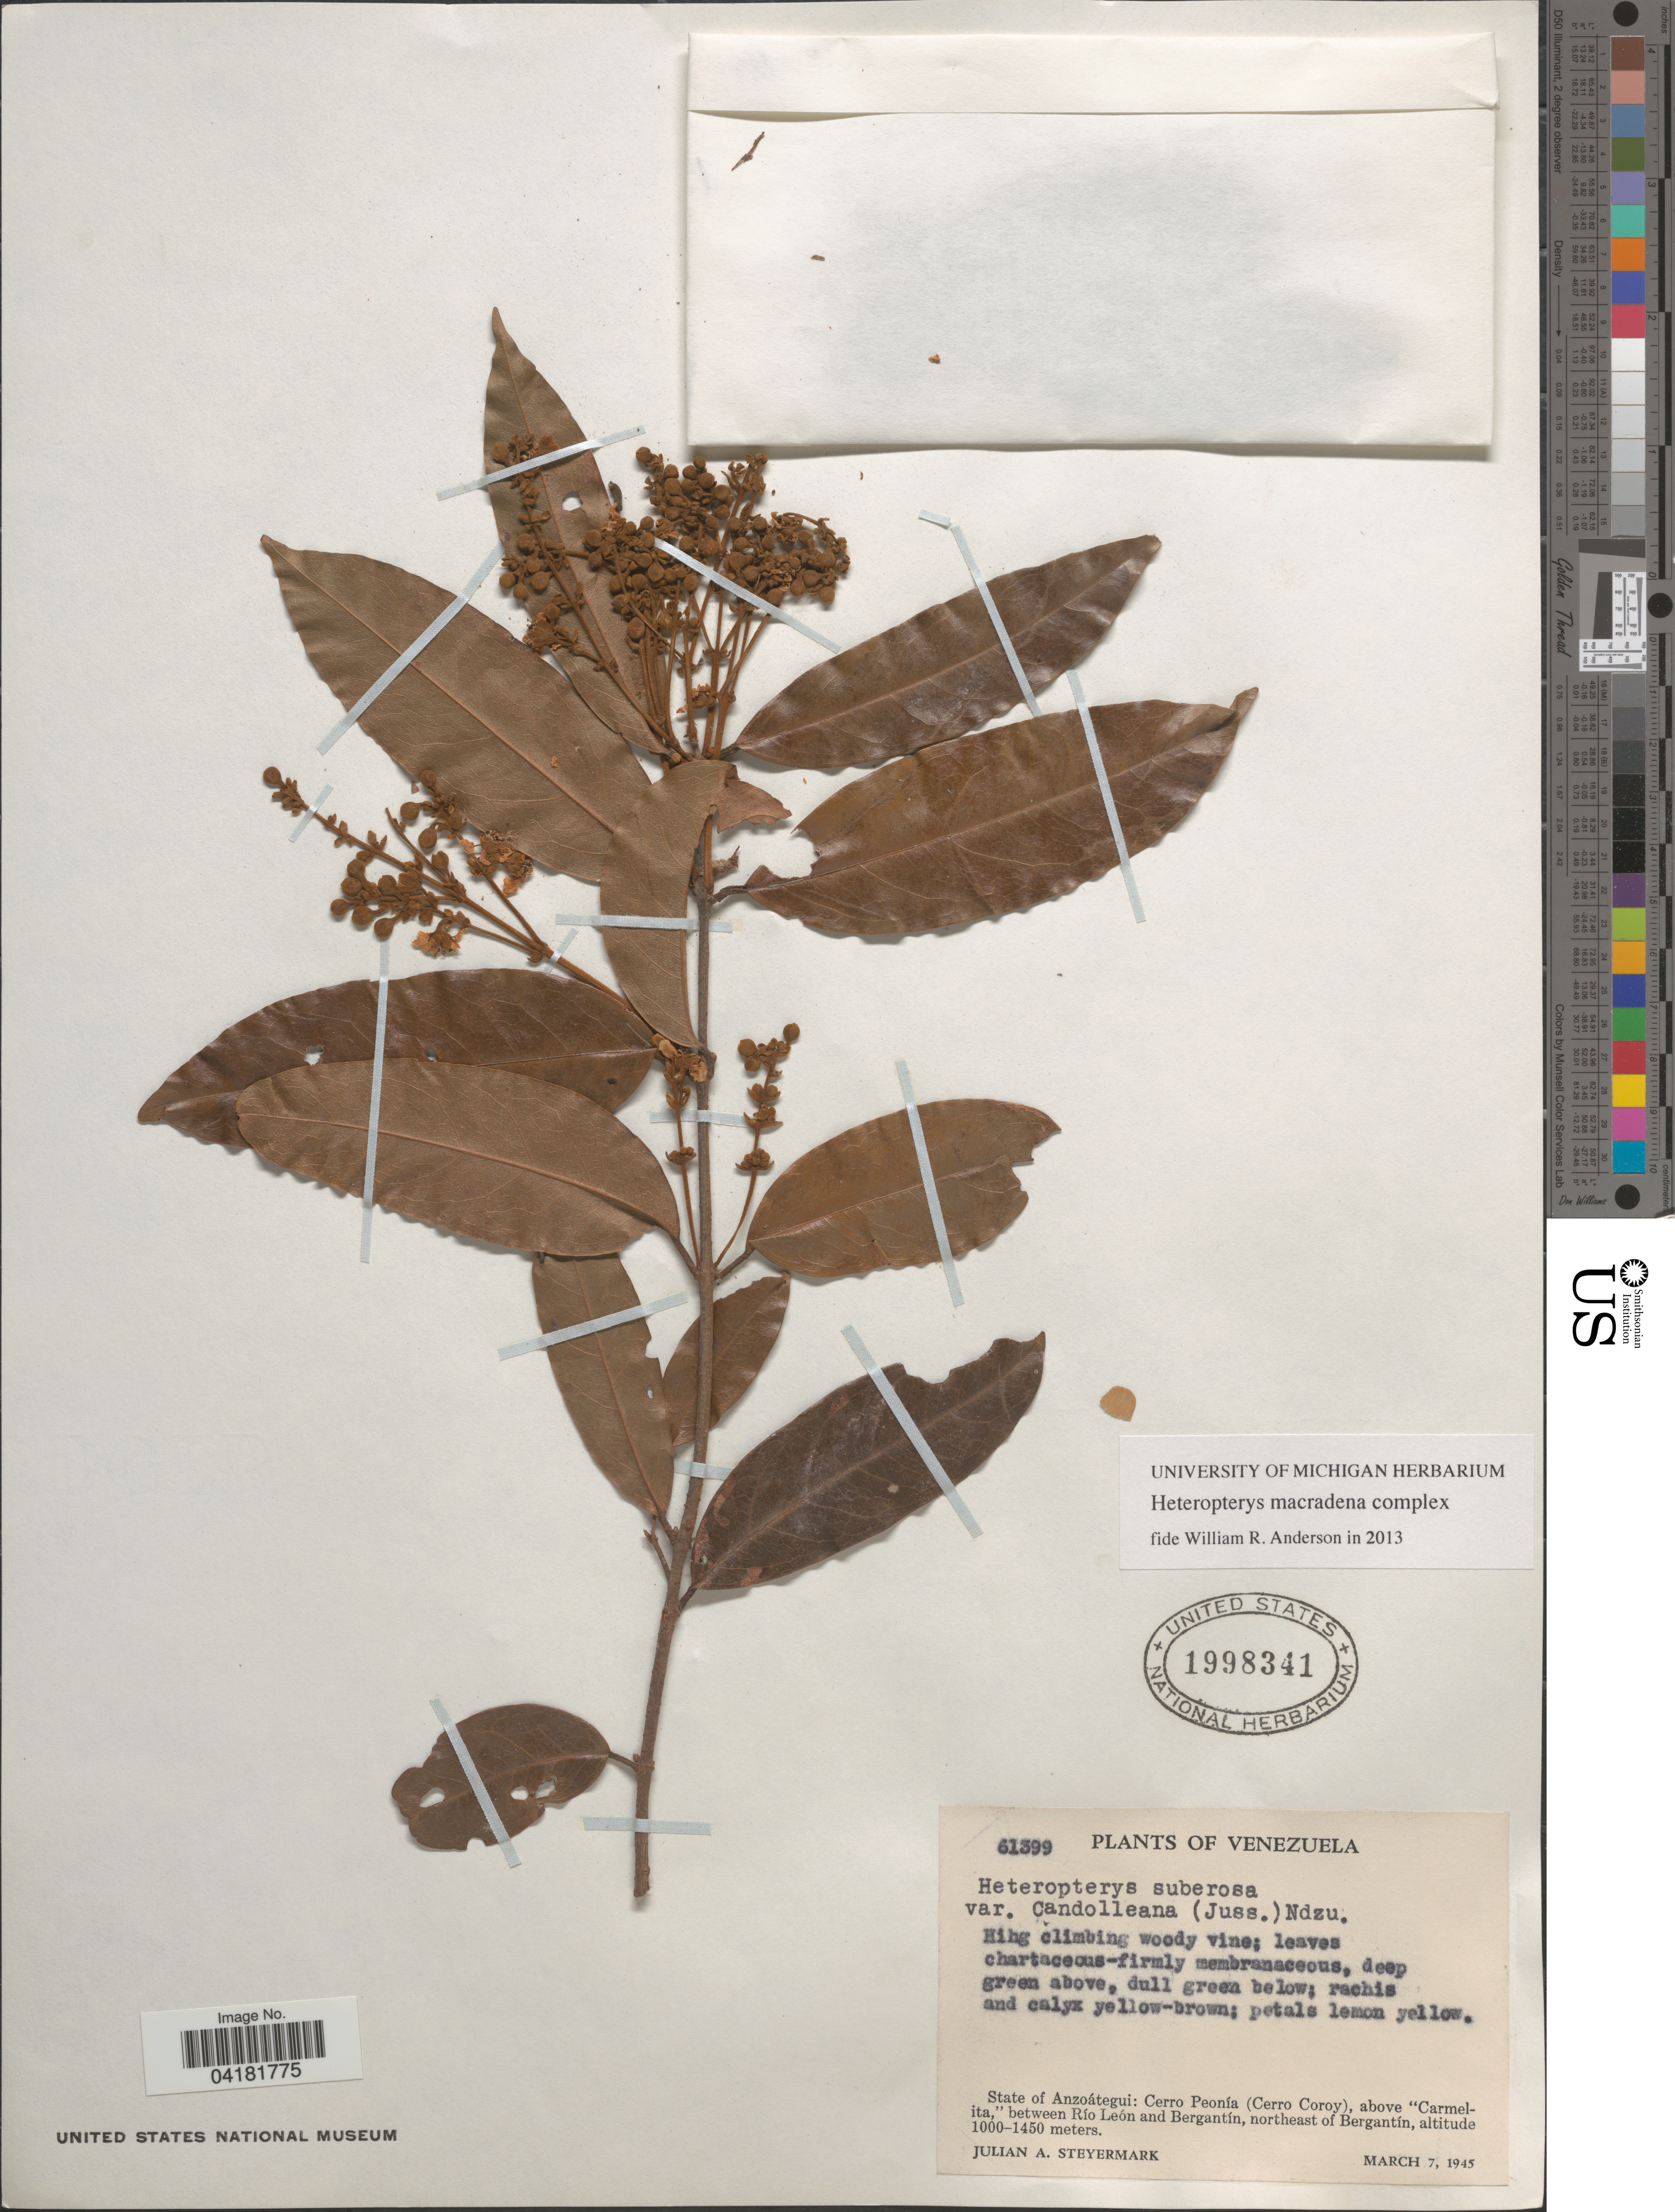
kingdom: Plantae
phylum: Tracheophyta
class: Magnoliopsida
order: Malpighiales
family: Malpighiaceae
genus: Heteropterys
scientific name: Heteropterys macradena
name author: (DC.) W.R. Anderson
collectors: J. Steyermark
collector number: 61399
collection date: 1945-03-07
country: Venezuela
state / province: Anzoategui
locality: Cerro Peonía (Cerro Coroy), above "Carmelita," between Río León and Bergantín, northeast of Bergantín.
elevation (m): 1000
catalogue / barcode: US 1998341